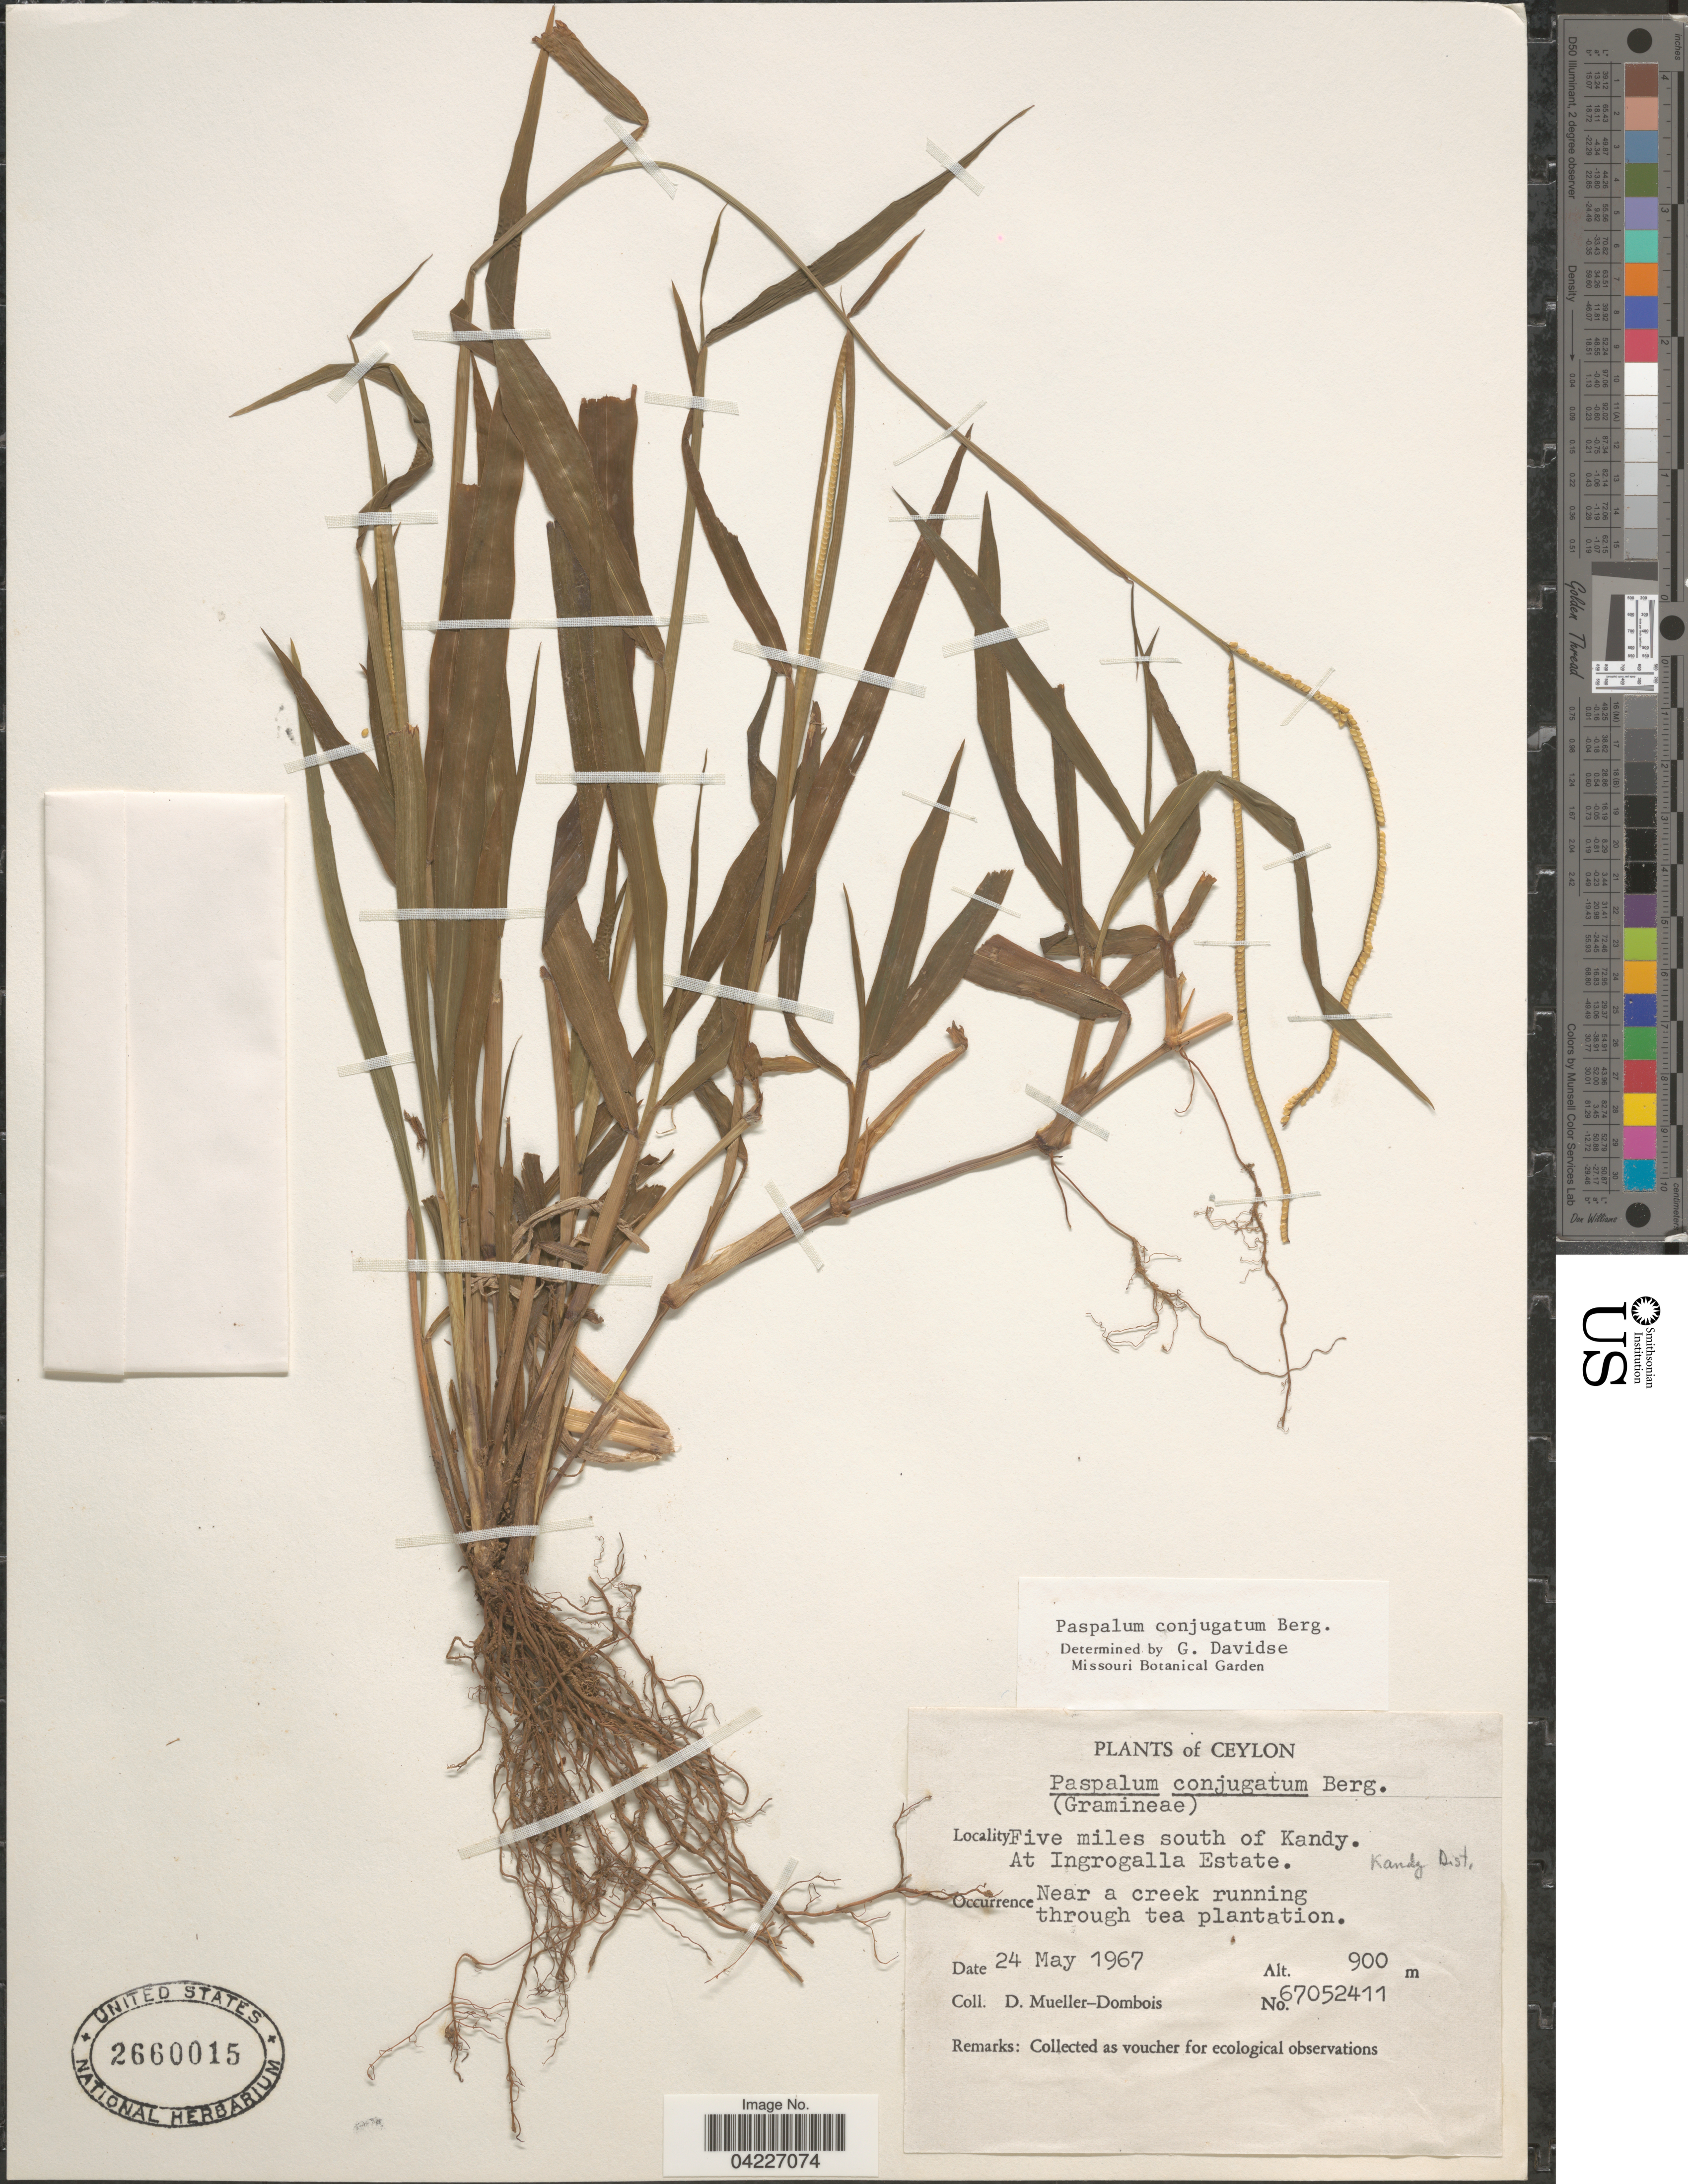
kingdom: Plantae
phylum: Tracheophyta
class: Liliopsida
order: Poales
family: Poaceae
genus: Paspalum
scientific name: Paspalum conjugatum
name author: P.J. Bergius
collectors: D. Meuller-Dombois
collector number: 67052411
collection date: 1967-05-24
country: Sri Lanka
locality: Ceylon. Five miles south of Kandy. At Ingrogalla Estate. Kandy Dist.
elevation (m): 900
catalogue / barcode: US 2660015